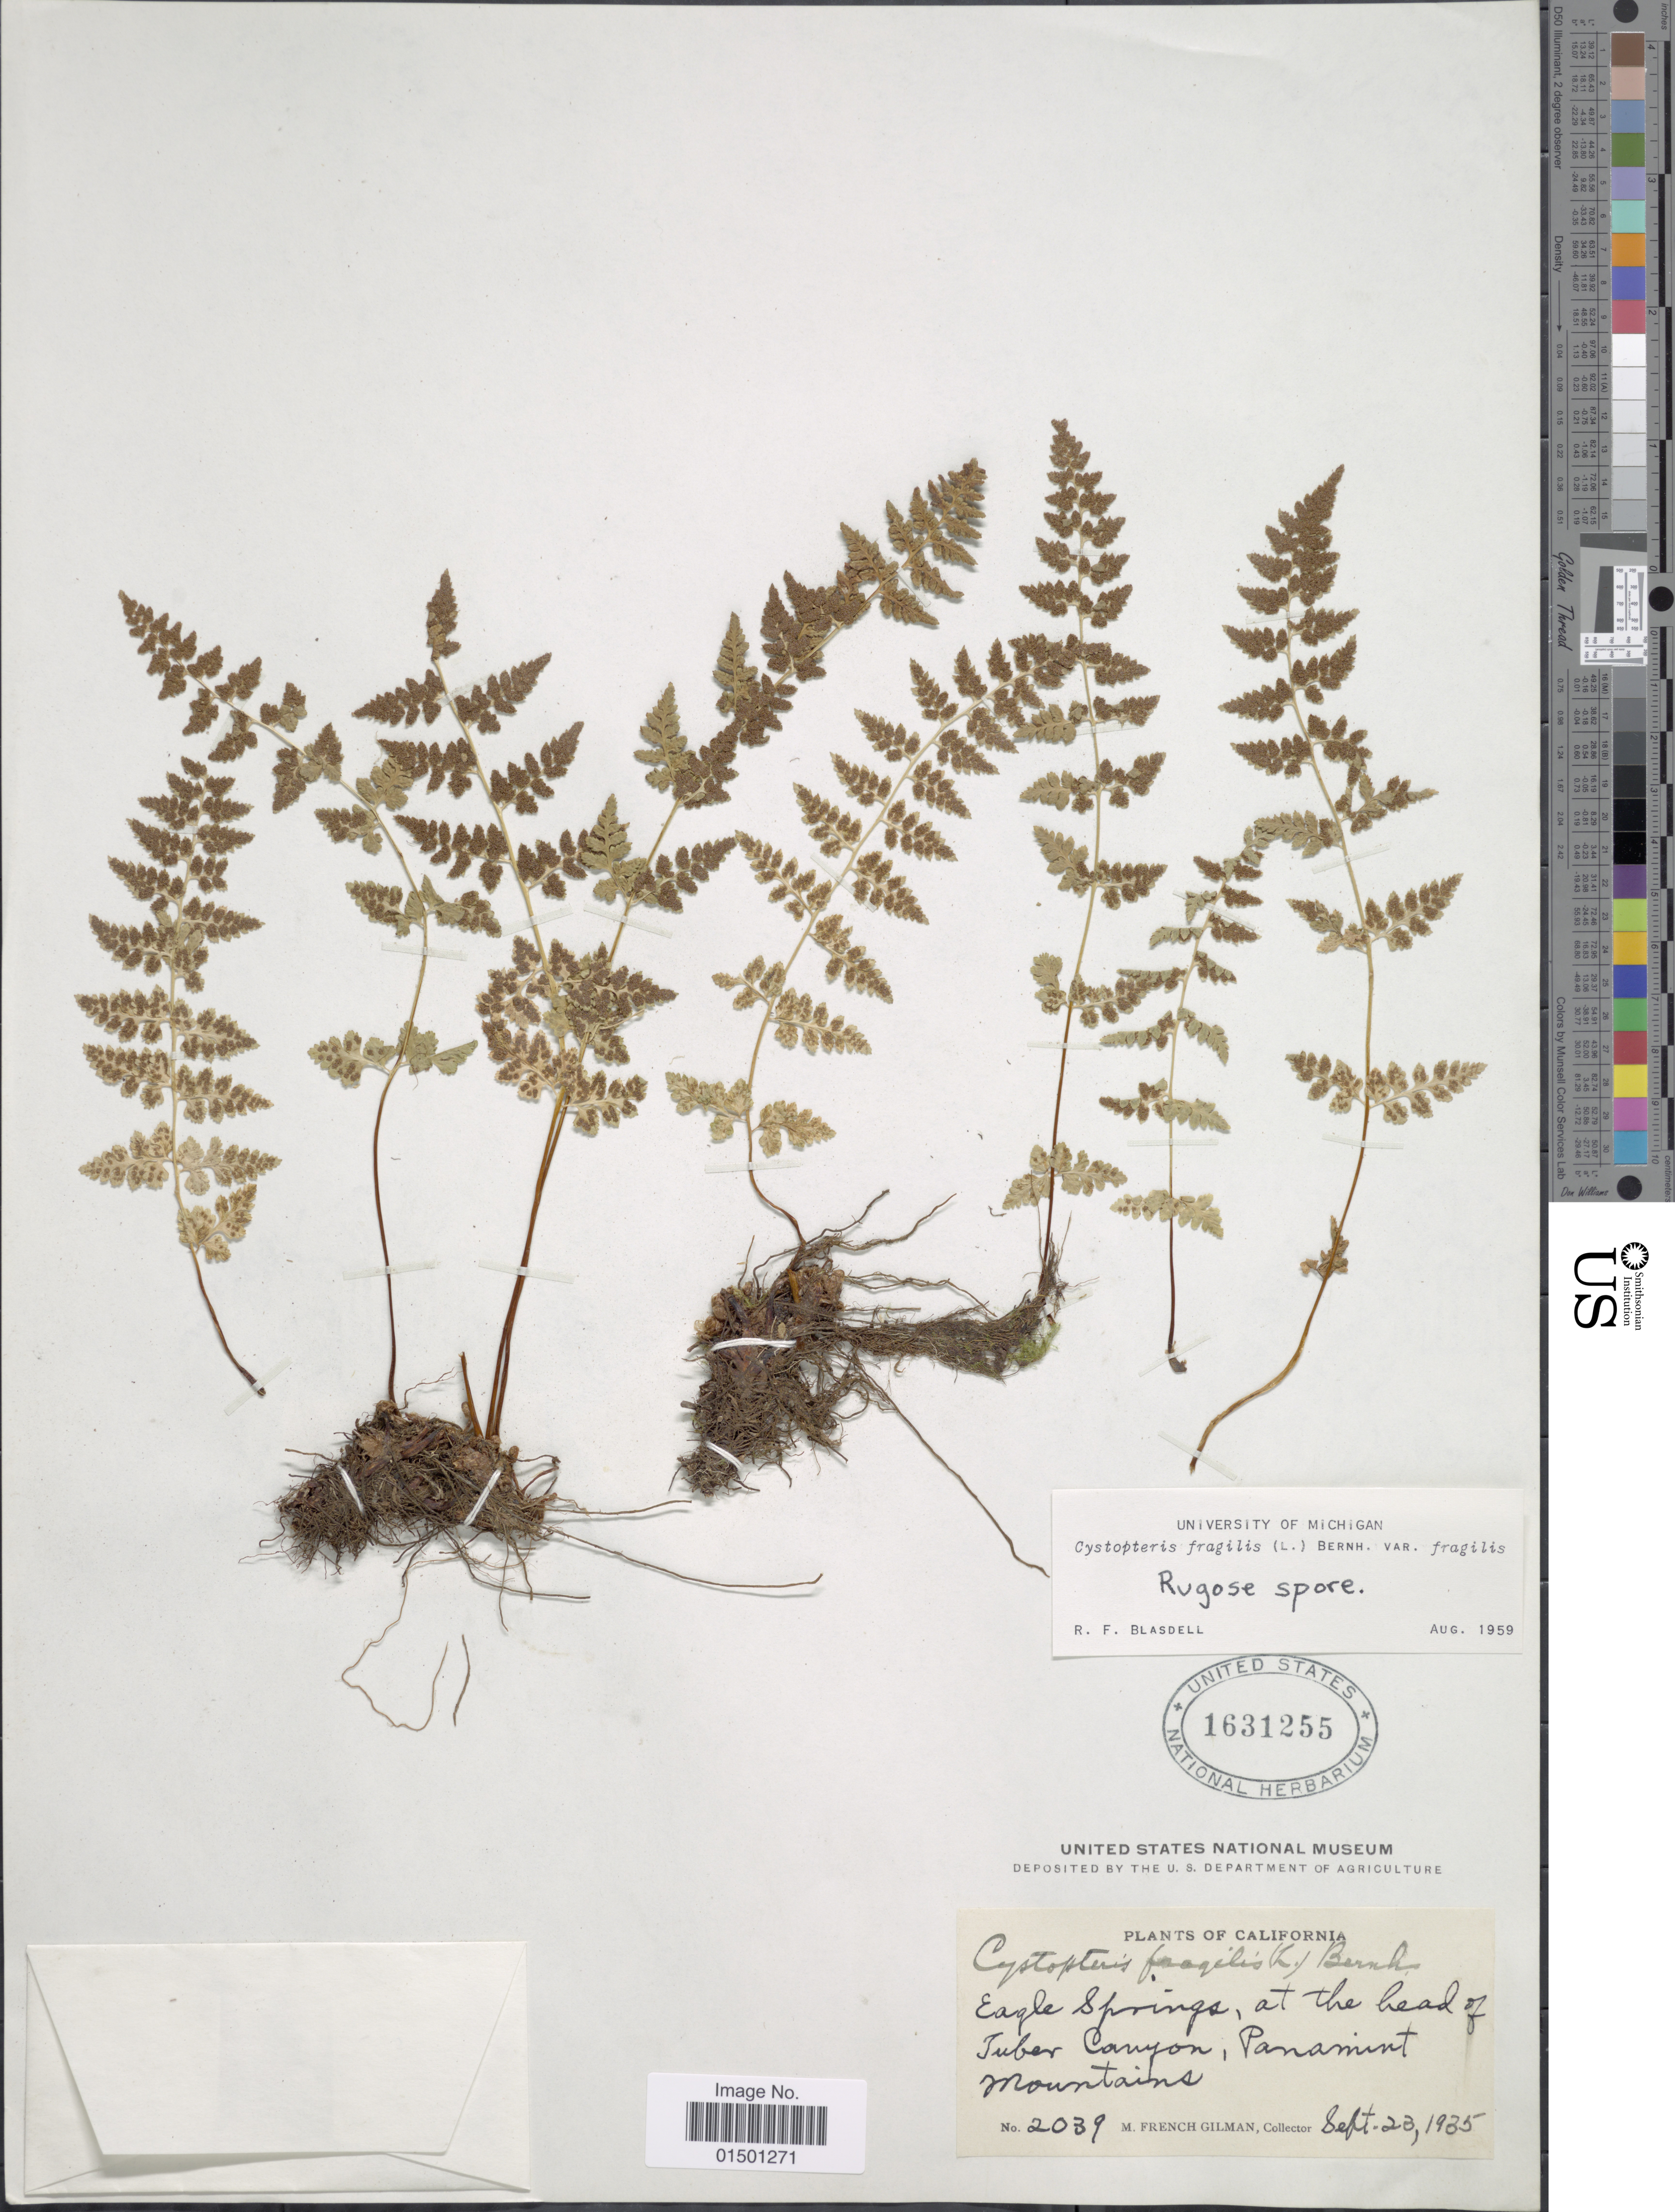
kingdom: Plantae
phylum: Tracheophyta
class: Polypodiopsida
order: Polypodiales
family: Cystopteridaceae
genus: Cystopteris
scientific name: Cystopteris fragilis var. dickieana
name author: B. Boivin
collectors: F. Gilman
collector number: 2039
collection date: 1935-09-23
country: United States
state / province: California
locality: Eagle Springs, at the head of Tuber Canyon, Panamint Mountains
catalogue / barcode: US 1631255